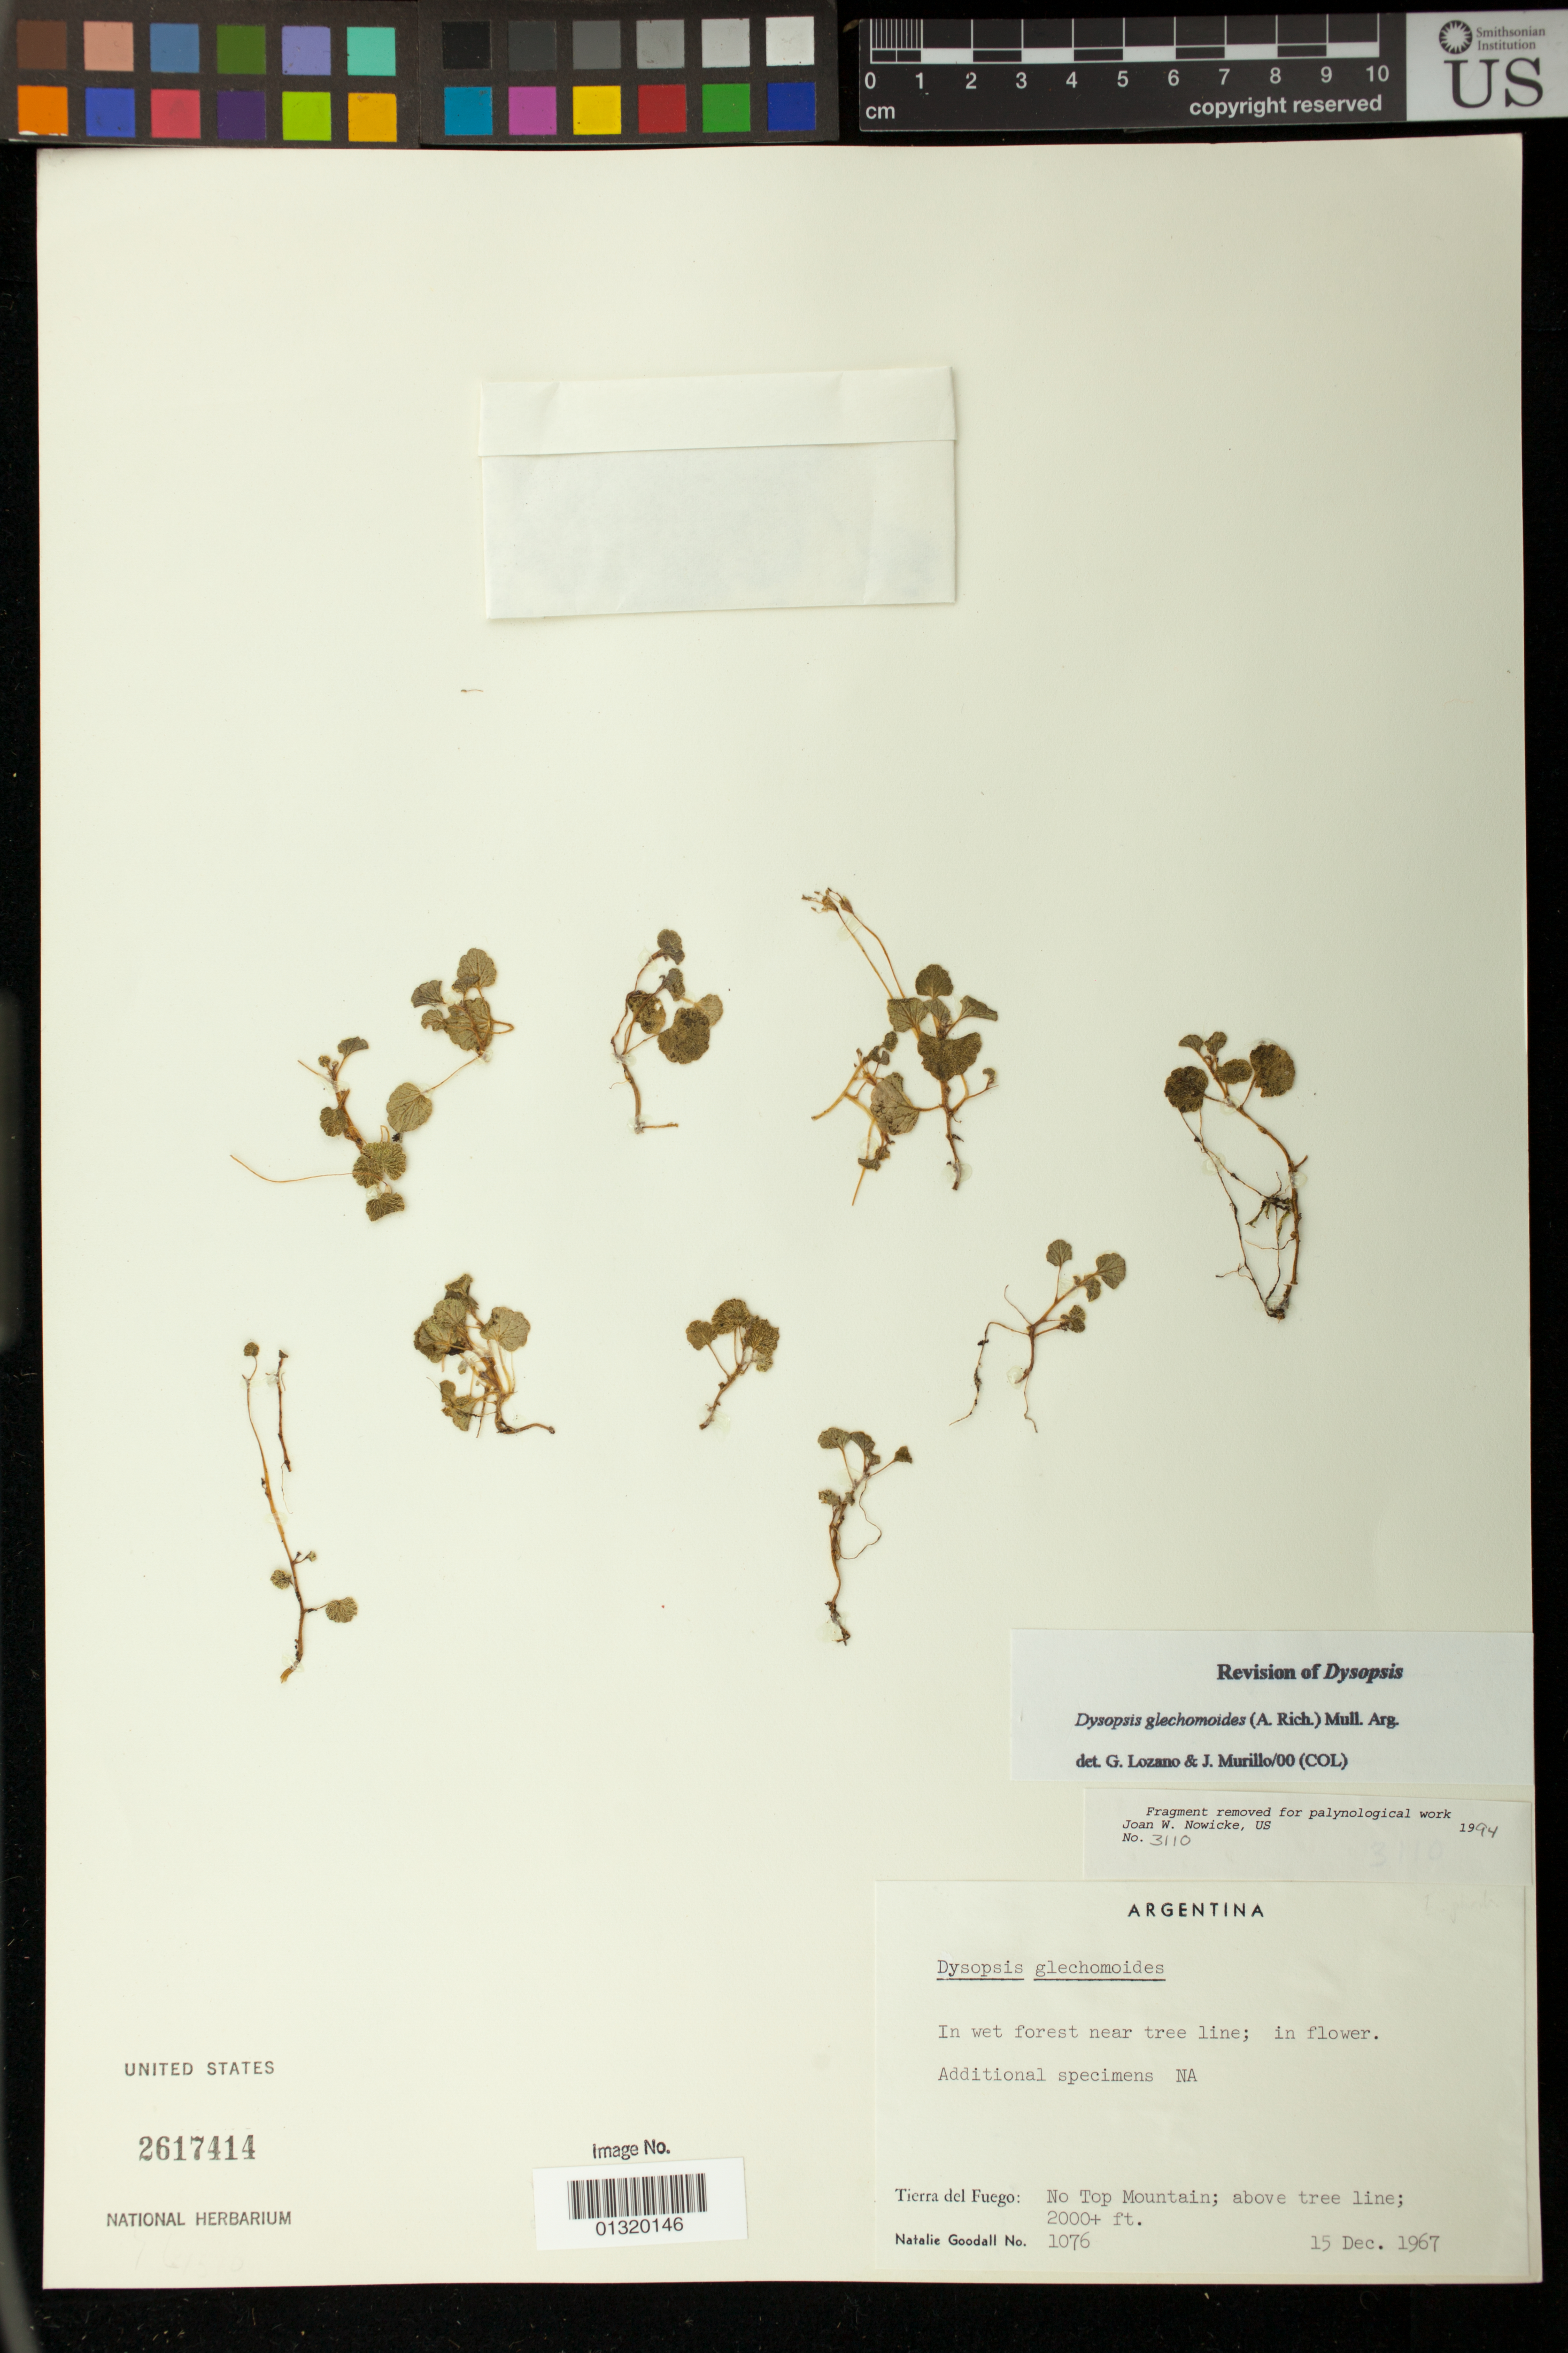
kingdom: Plantae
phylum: Tracheophyta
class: Magnoliopsida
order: Malpighiales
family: Euphorbiaceae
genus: Dysopsis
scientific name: Dysopsis glechomoides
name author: (A. Rich.) Müll. Arg.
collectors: N. Goodall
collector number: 1076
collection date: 1967-12-15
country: Argentina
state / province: Tierra del Fuego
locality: No Top Mountain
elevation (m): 610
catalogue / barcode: US 2617414